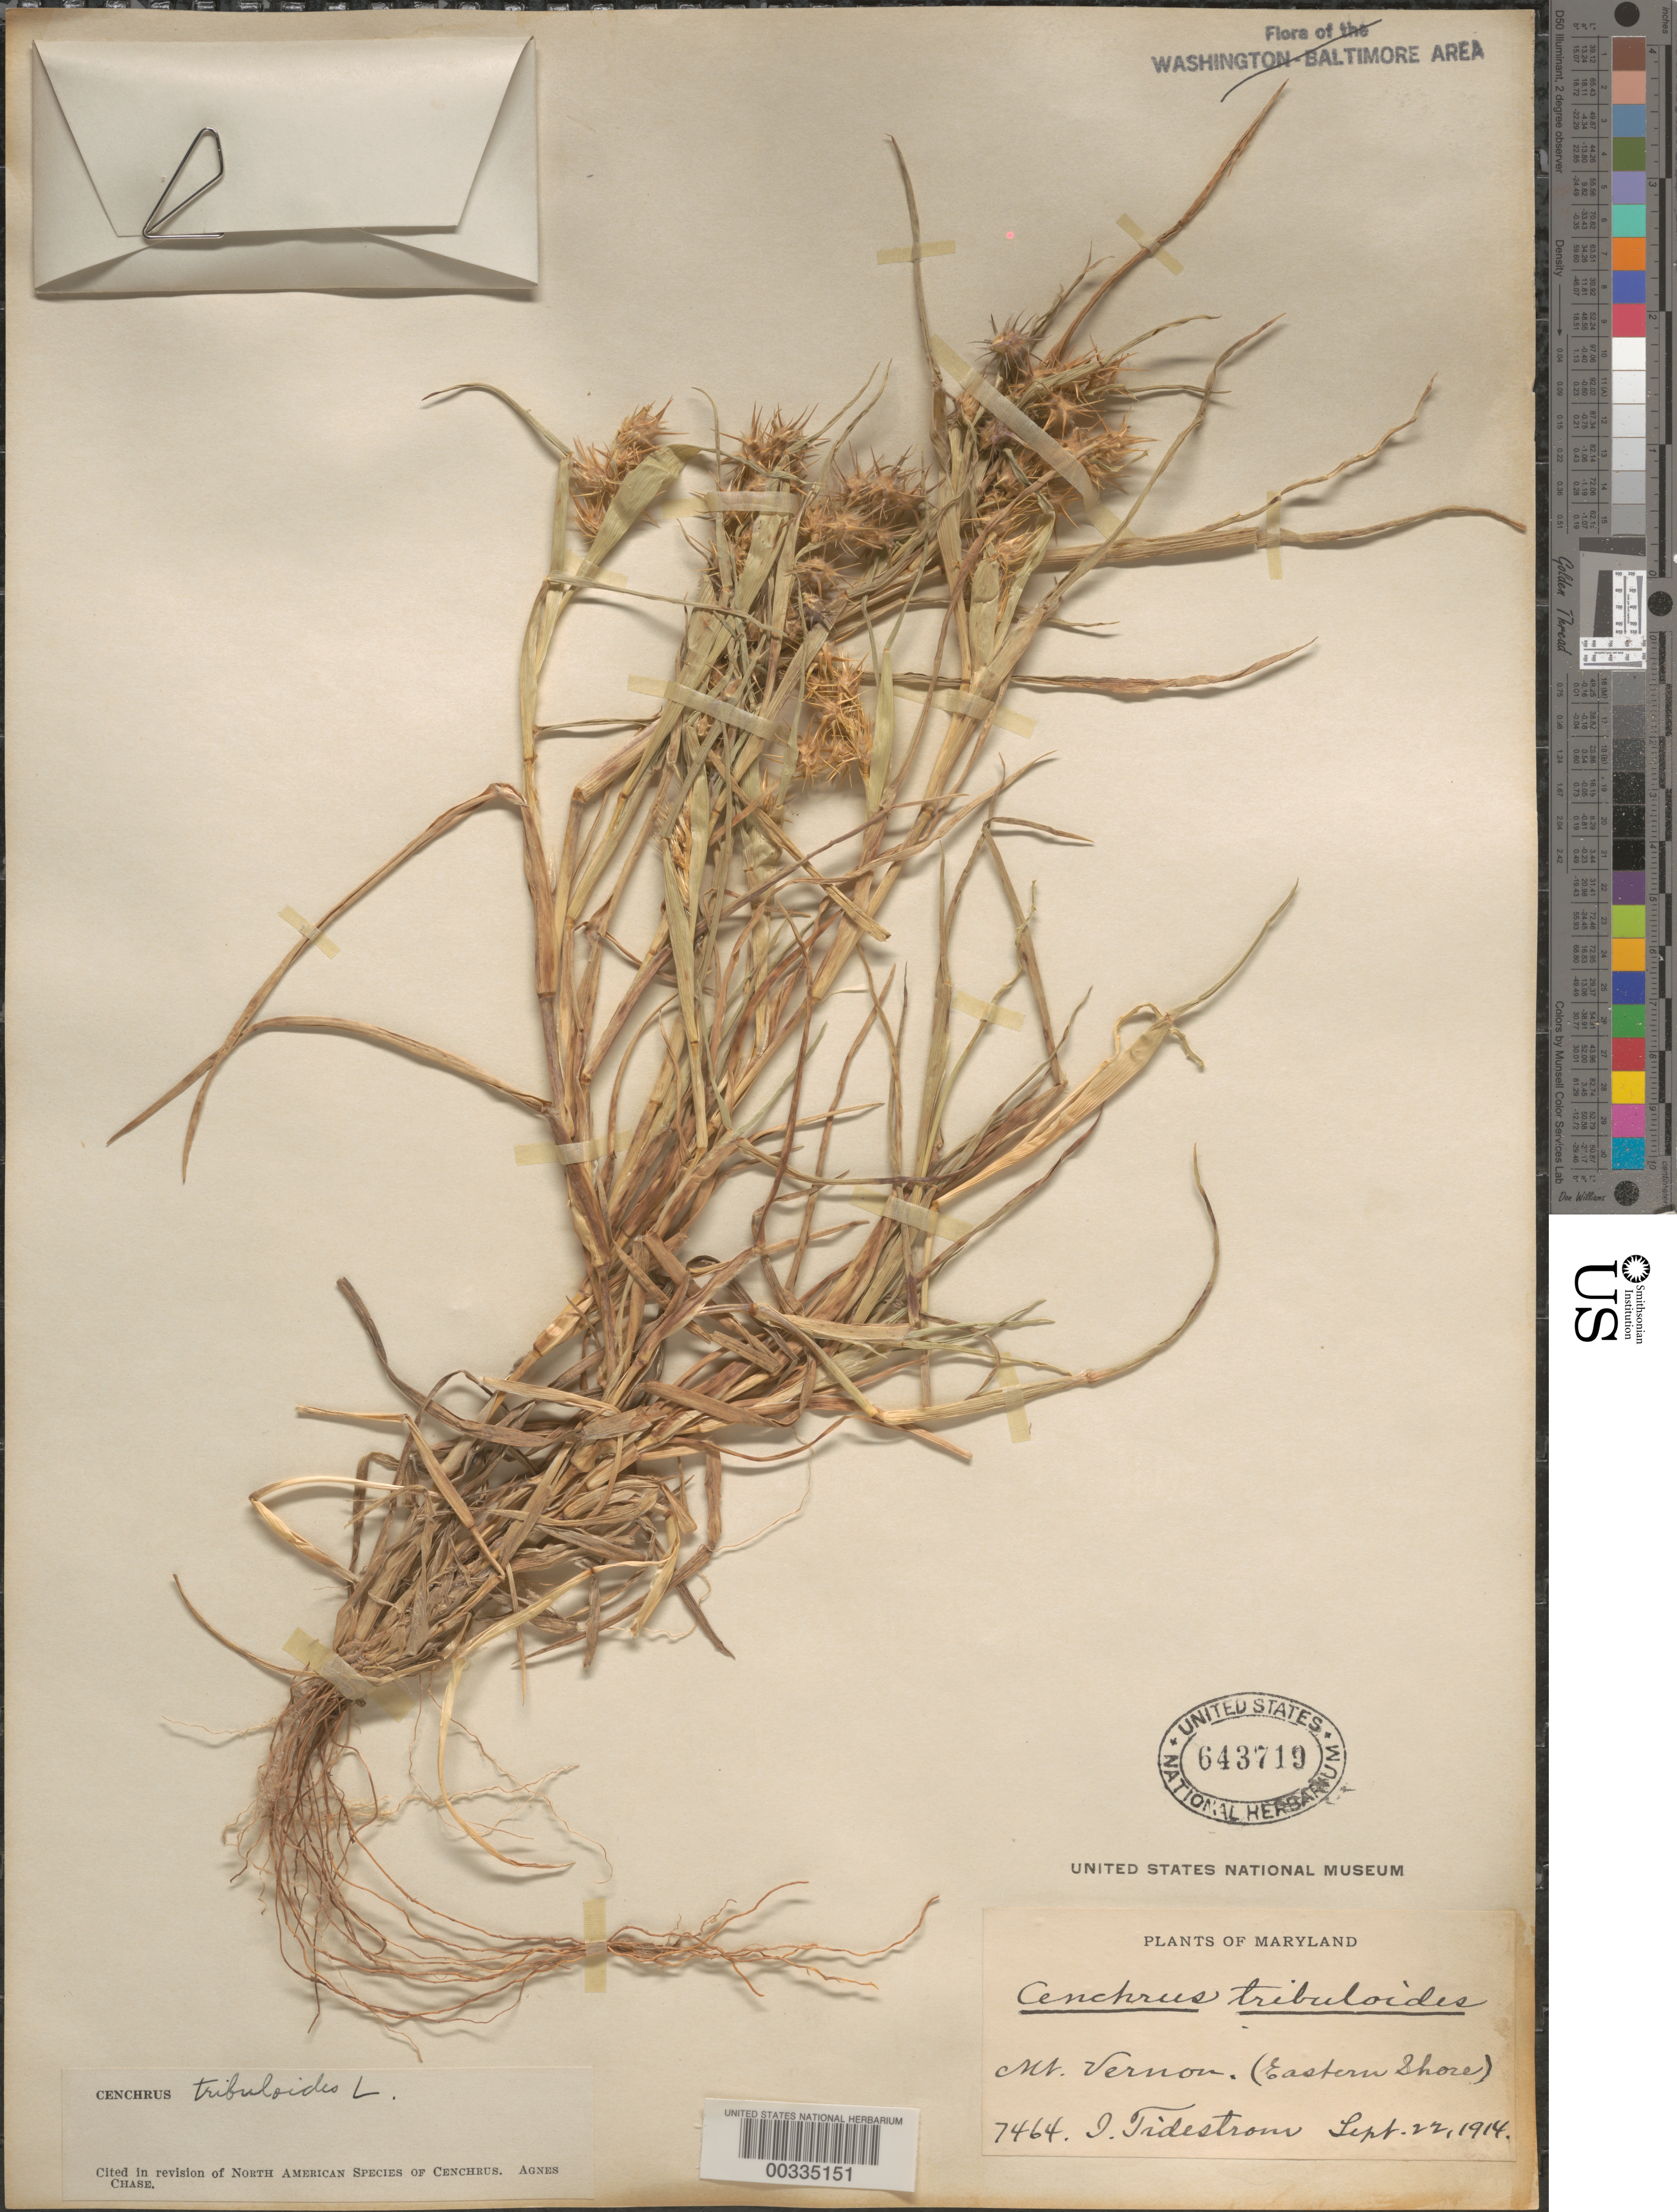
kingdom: Plantae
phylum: Tracheophyta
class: Liliopsida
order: Poales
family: Poaceae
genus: Cenchrus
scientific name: Cenchrus tribuloides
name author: L.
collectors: I. F. Tidestrom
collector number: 7464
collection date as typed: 22 Sep 1914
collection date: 1914-09-22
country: United States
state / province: Maryland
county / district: Somerset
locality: Mt. vernon (eastern shore)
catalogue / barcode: US 643719